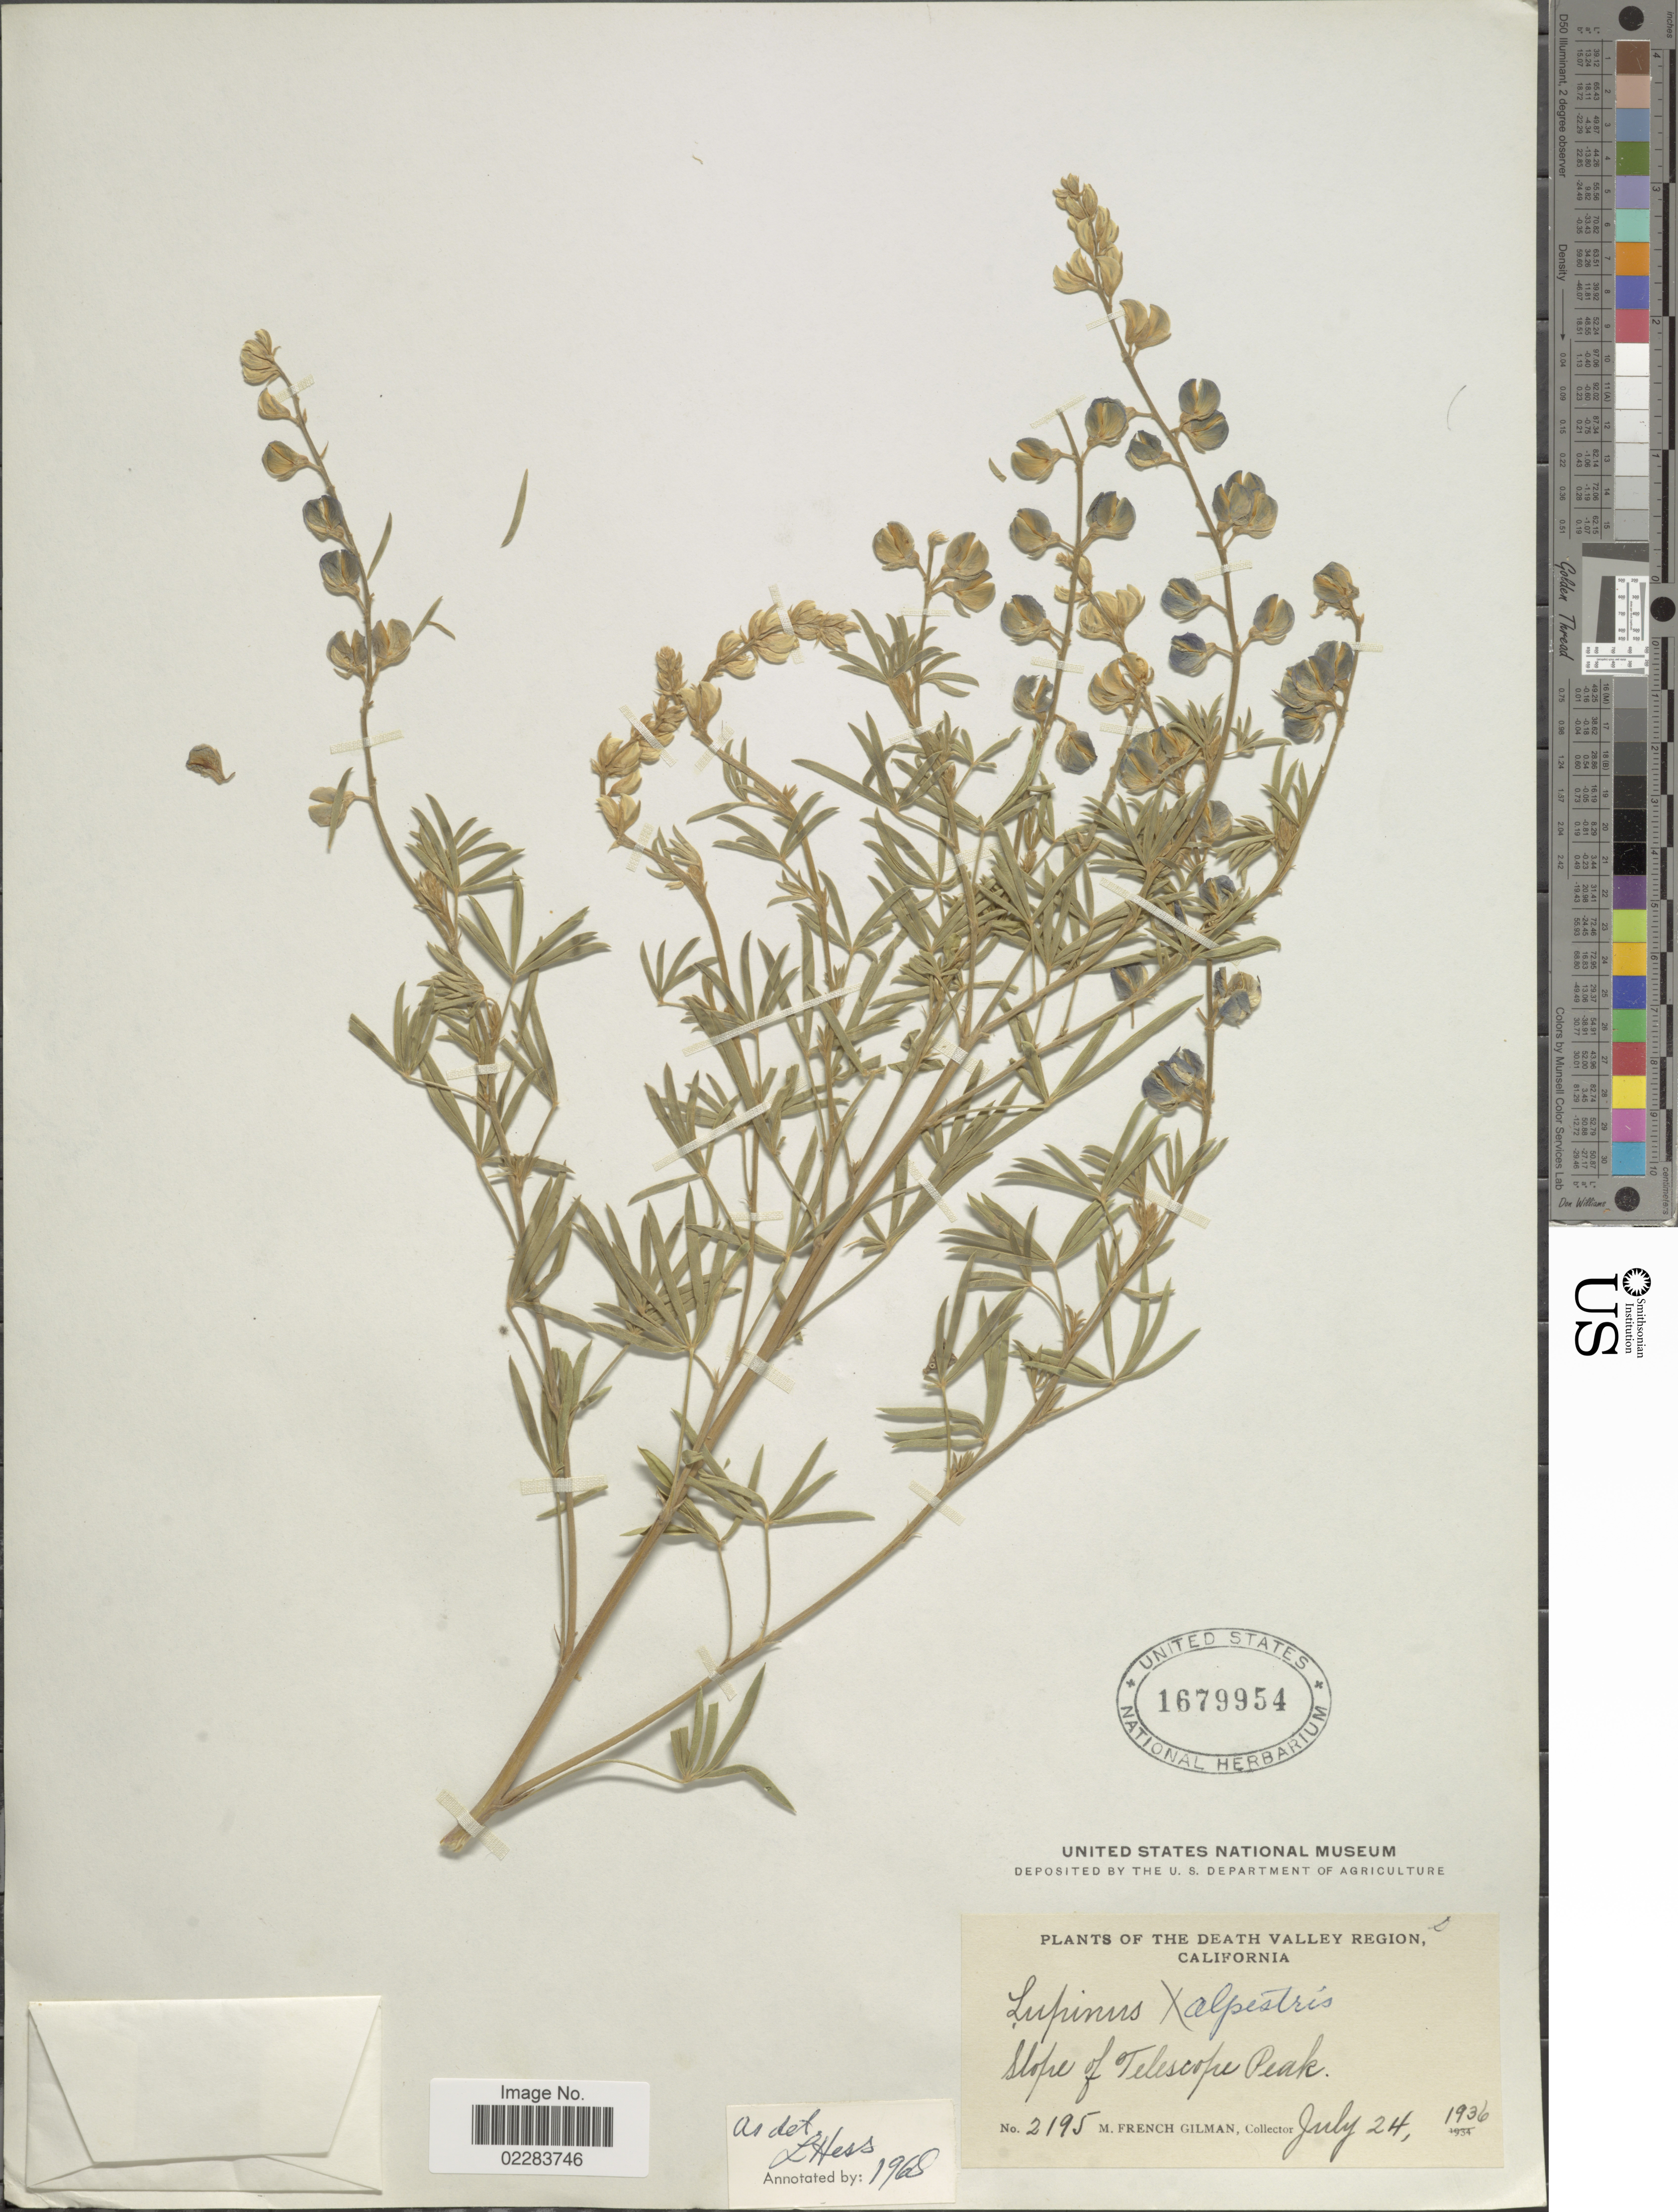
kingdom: Plantae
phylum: Tracheophyta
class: Magnoliopsida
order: Fabales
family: Fabaceae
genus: Lupinus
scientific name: Lupinus alpestris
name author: A. Nelson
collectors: M. F. Gilman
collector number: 2195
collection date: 1936-07-24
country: United States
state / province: California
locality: Death Valley Region. Slope of Telescope Peak.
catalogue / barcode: US 1679954